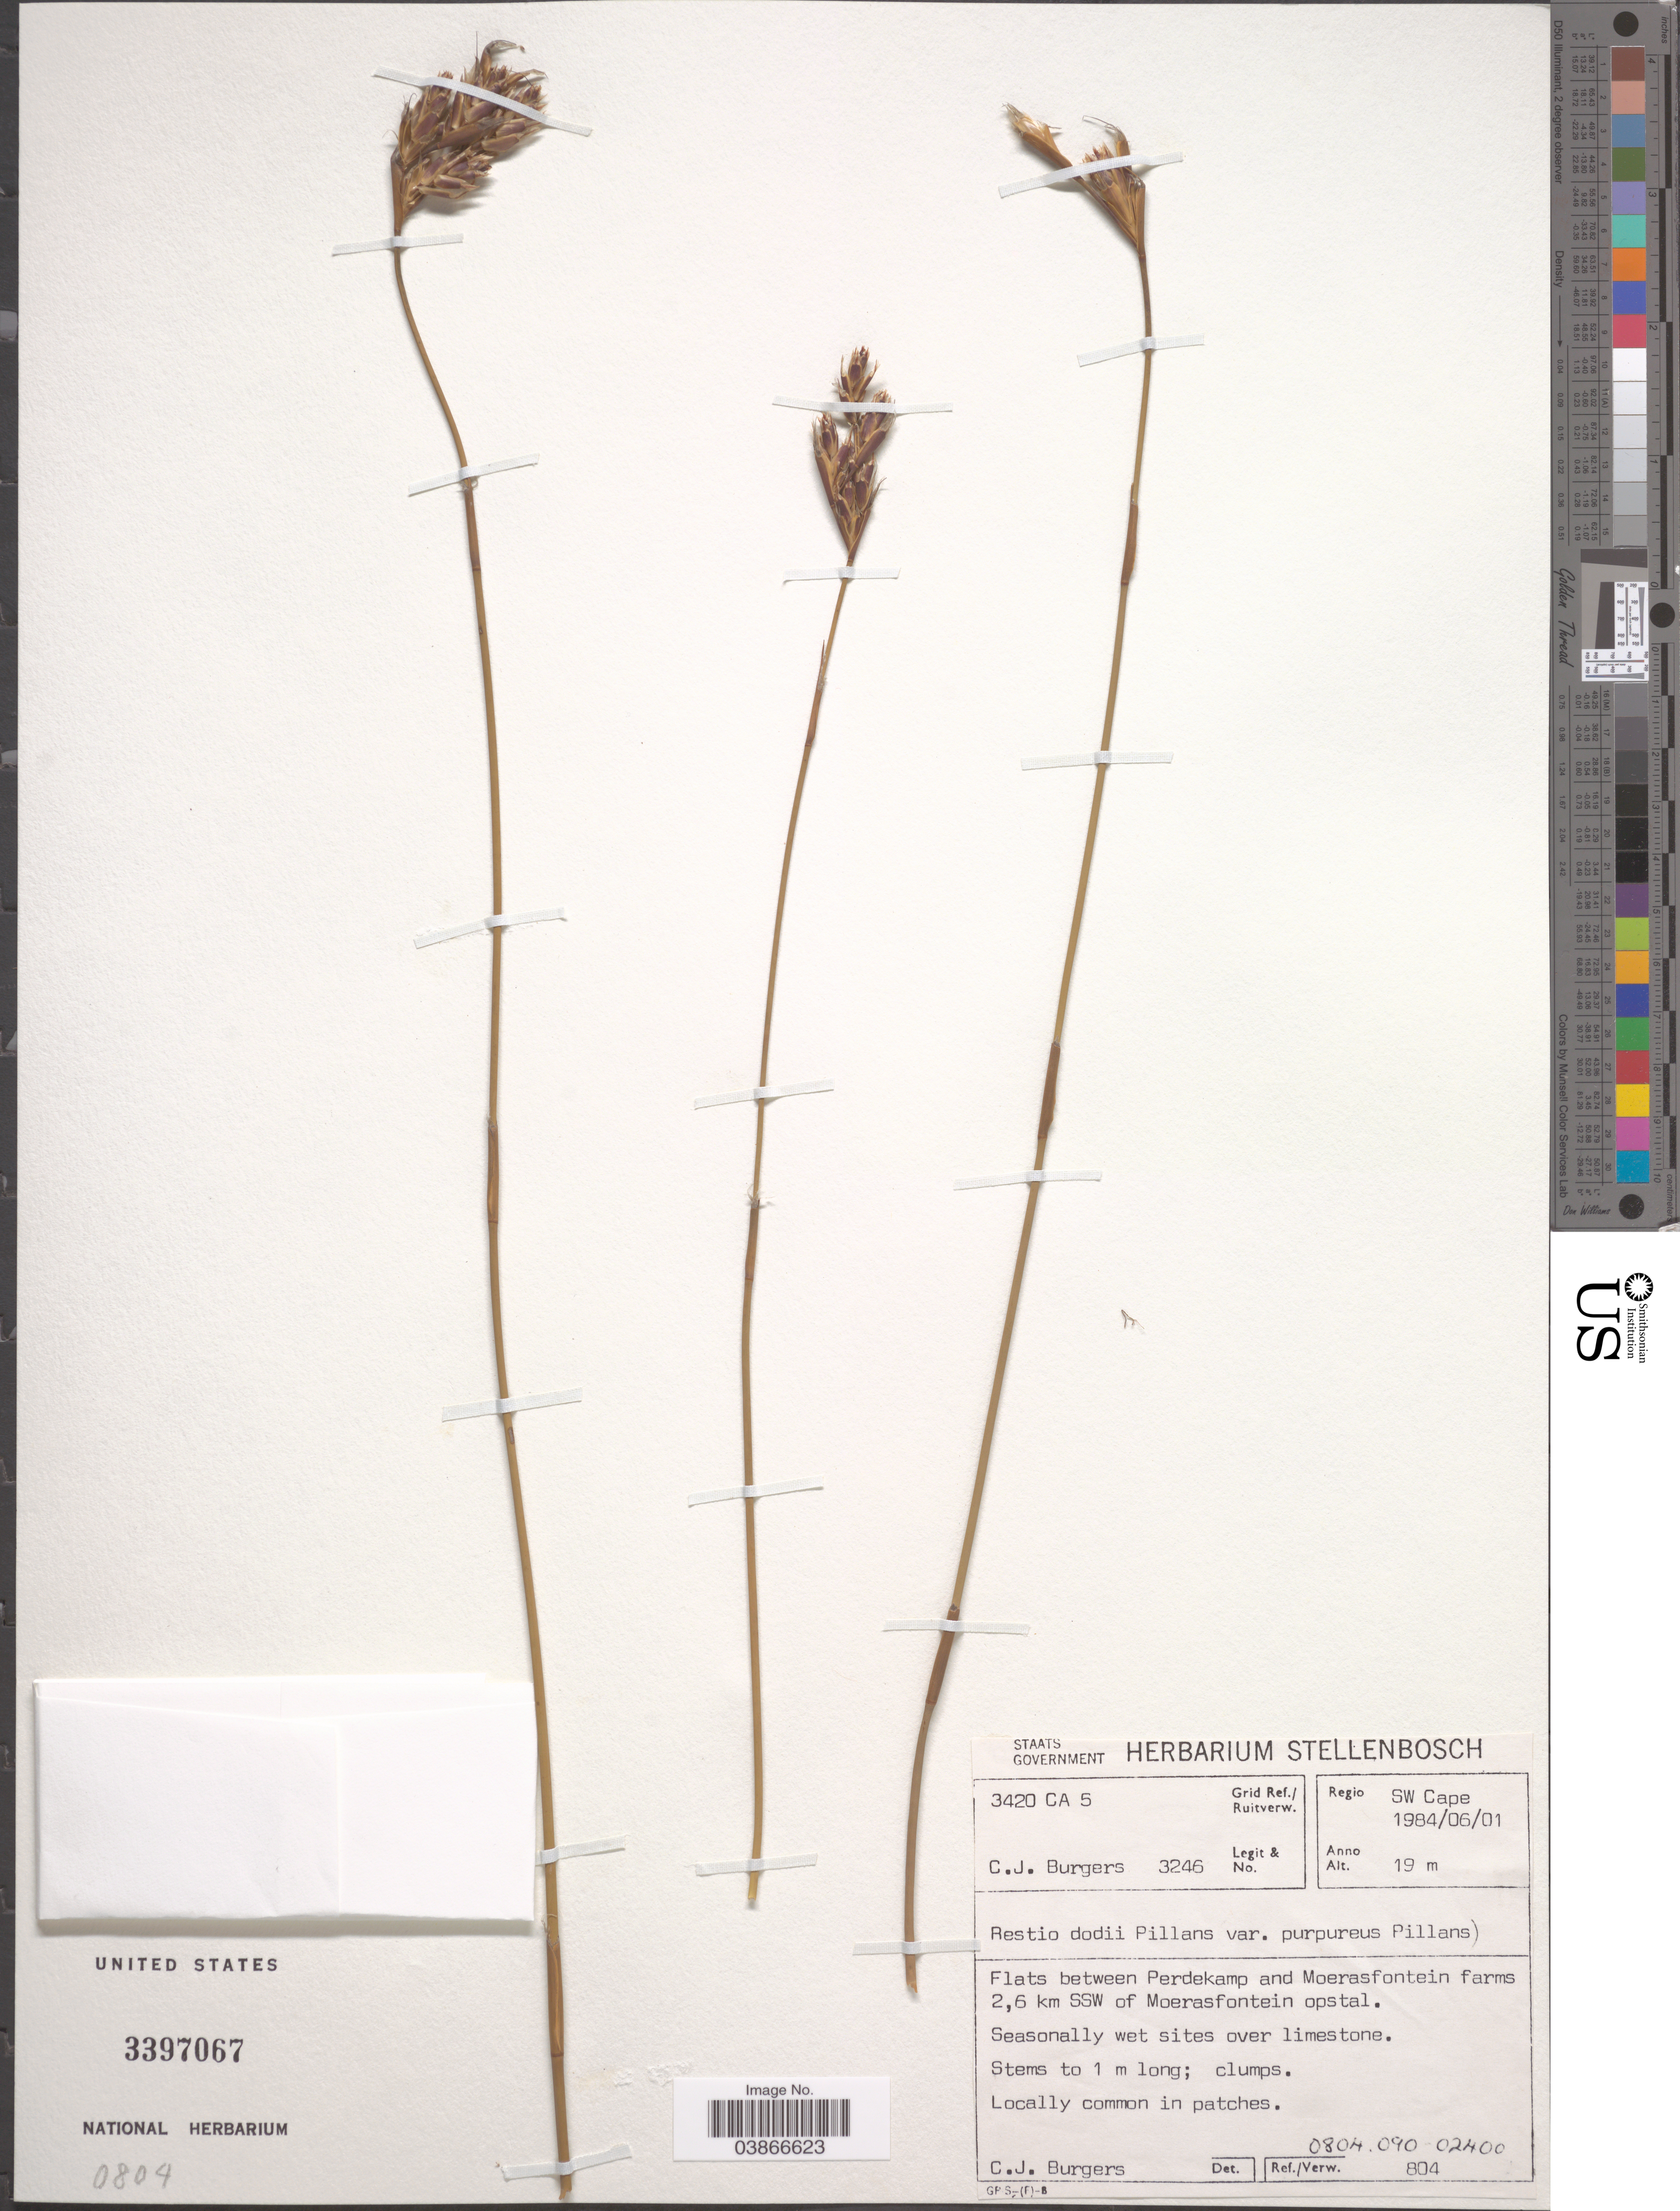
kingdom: Plantae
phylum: Tracheophyta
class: Liliopsida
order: Poales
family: Restionaceae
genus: Restio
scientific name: Restio dodii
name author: Pillans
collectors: C. Burgers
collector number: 3246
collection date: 1984-06-01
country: South Africa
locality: Grid Ref./Ruitverw. 3420 CA 5. Regio SW Cape. Flats between Perdekamp and Moerasfontein farms 2.6 km SSW of Moerasfontein opstal.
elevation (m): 19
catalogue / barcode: US 3397067